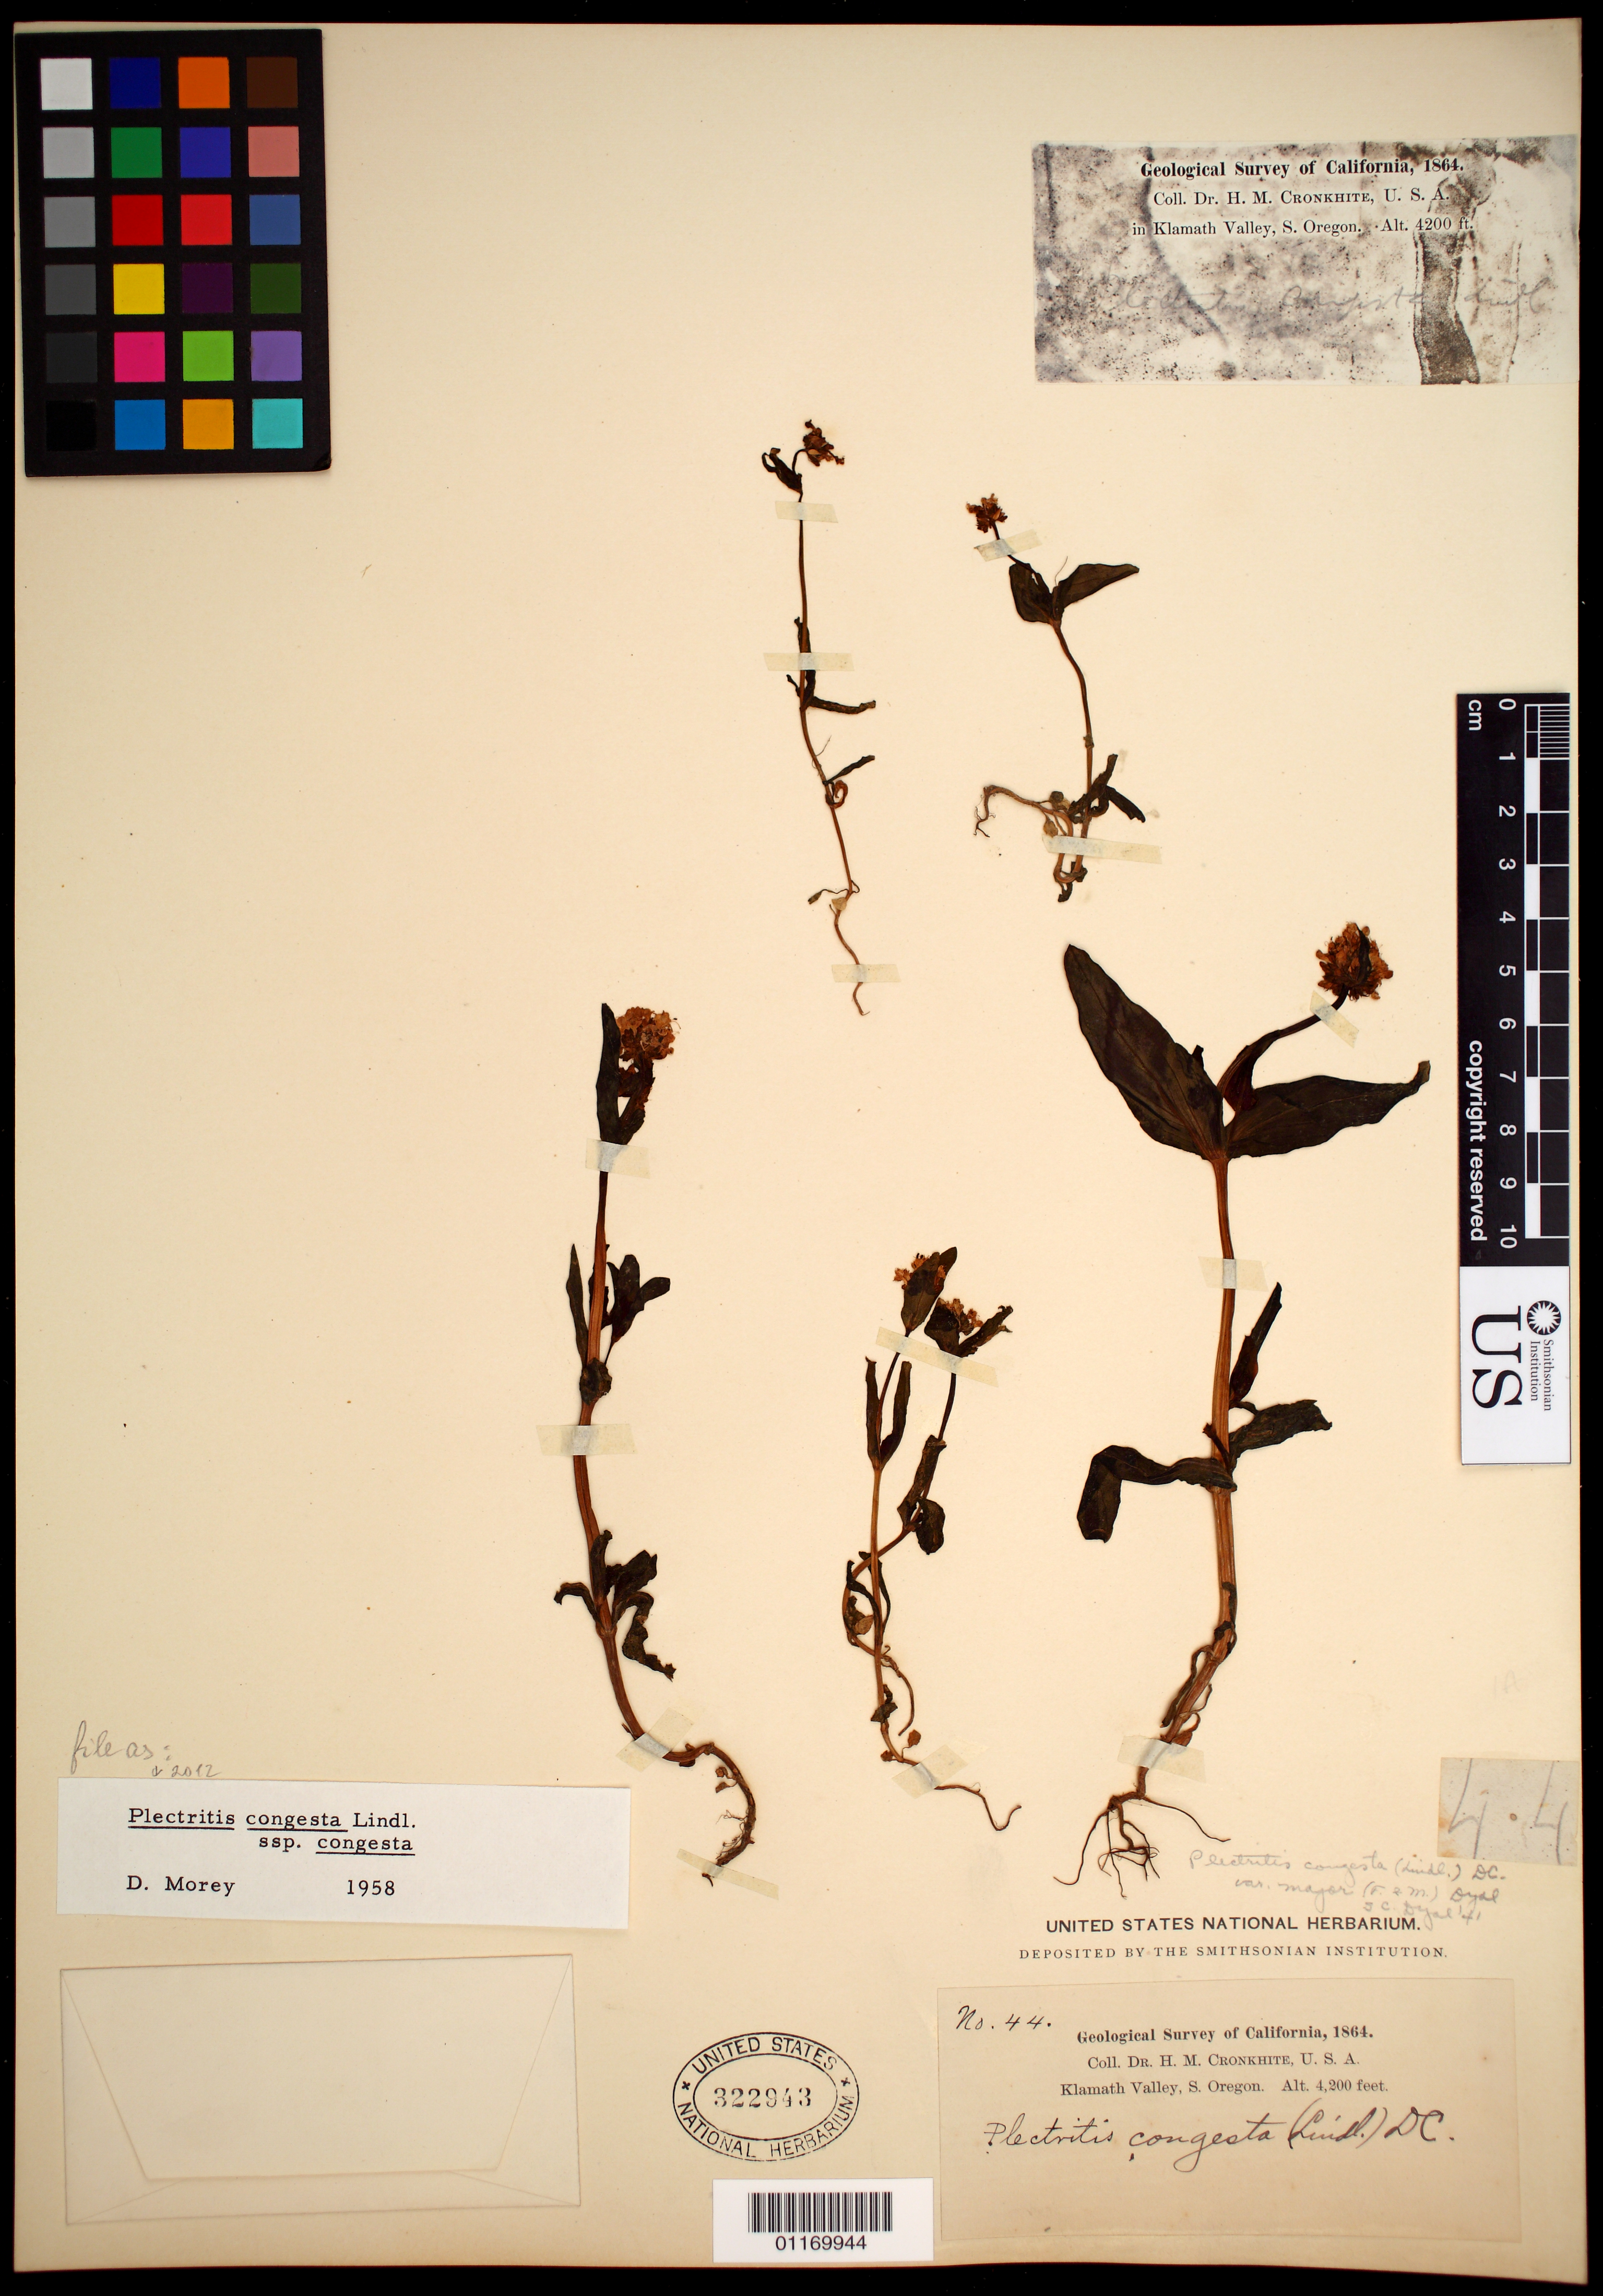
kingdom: Plantae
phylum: Tracheophyta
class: Magnoliopsida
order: Dipsacales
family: Caprifoliaceae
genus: Plectritis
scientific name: Plectritis congesta subsp. congesta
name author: (Lindl.) DC.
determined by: Morey, D. H.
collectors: H. M. Cronkhite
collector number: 44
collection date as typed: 1864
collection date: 1864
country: United States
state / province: Oregon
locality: Klamath Valley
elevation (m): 1280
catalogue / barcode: US 322943